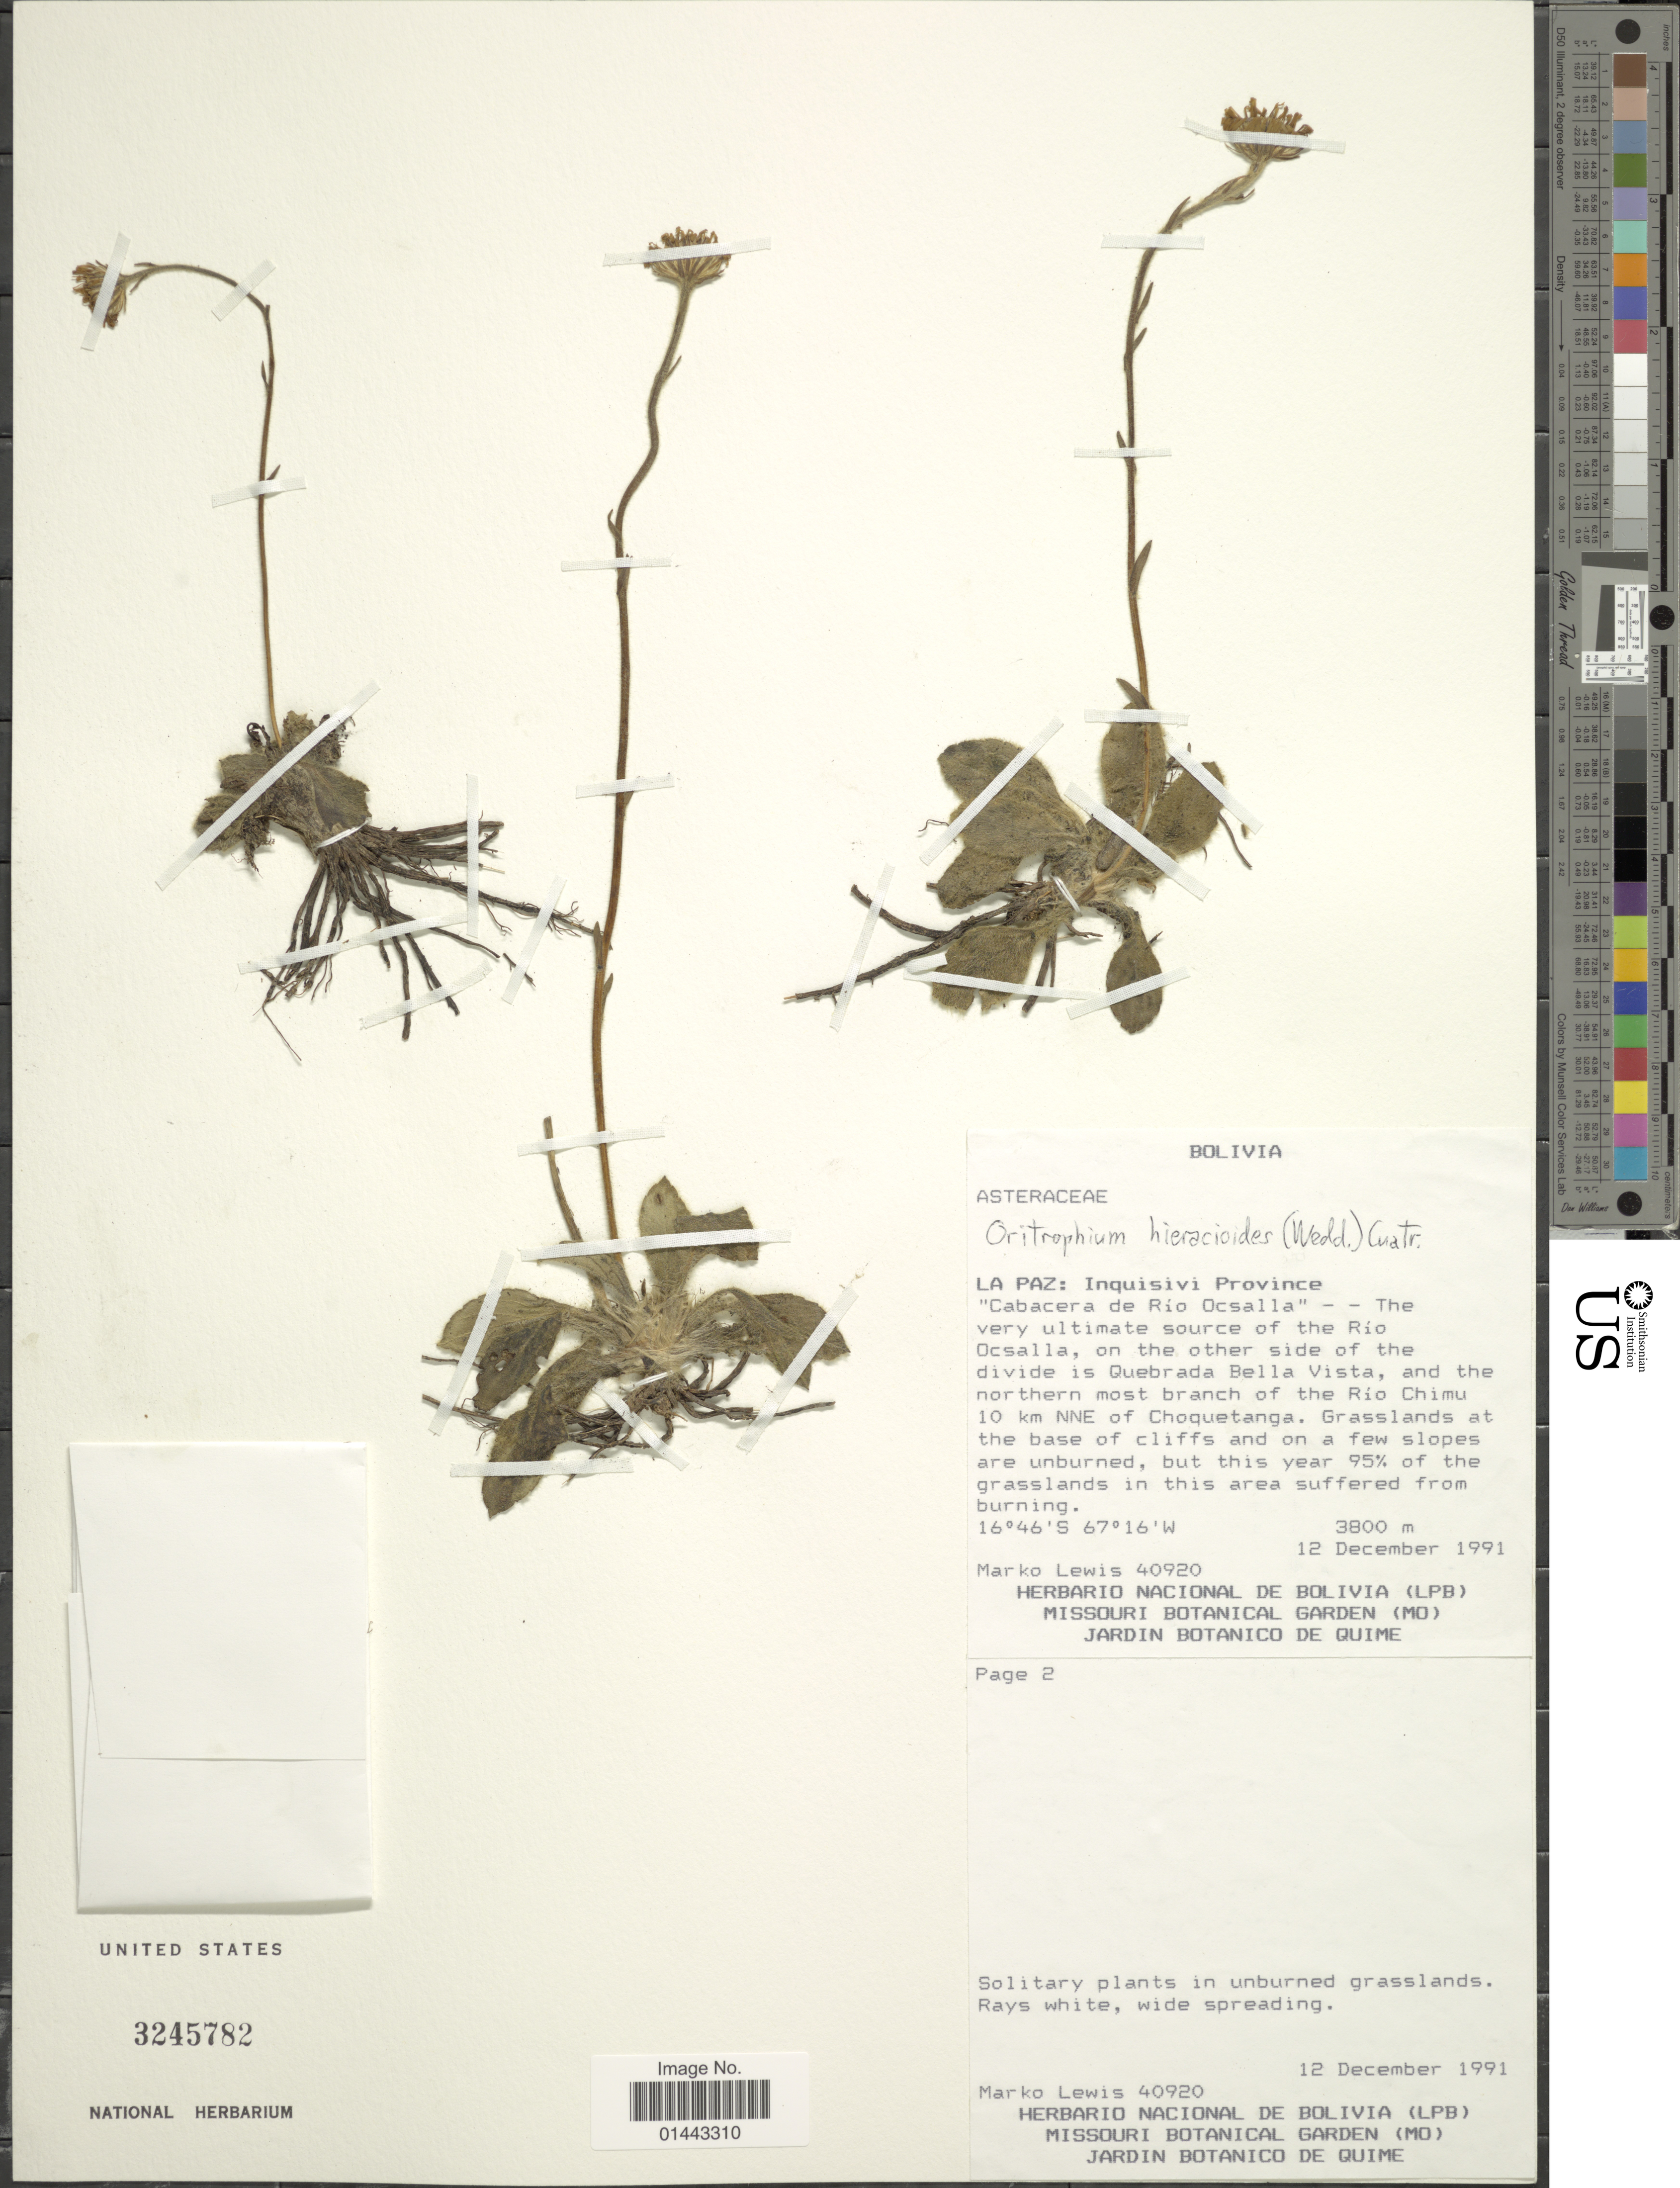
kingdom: Plantae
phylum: Tracheophyta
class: Magnoliopsida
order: Asterales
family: Asteraceae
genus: Oritrophium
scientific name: Oritrophium hieracioides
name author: (Wedd.) Cuatrec.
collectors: M. A. Lewis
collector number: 40920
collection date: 1991-12-12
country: Bolivia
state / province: La Paz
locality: Inquisivi Province, "Cabacera de Rio Oscalla"-The very ultimate source of the Rio Ocsalla, on the other side of the divide is Quebrada Bella Vista, and the northern most branch of the Rio Chimu 10 km NNE of Choquetanga.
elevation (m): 3800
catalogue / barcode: US 3245782